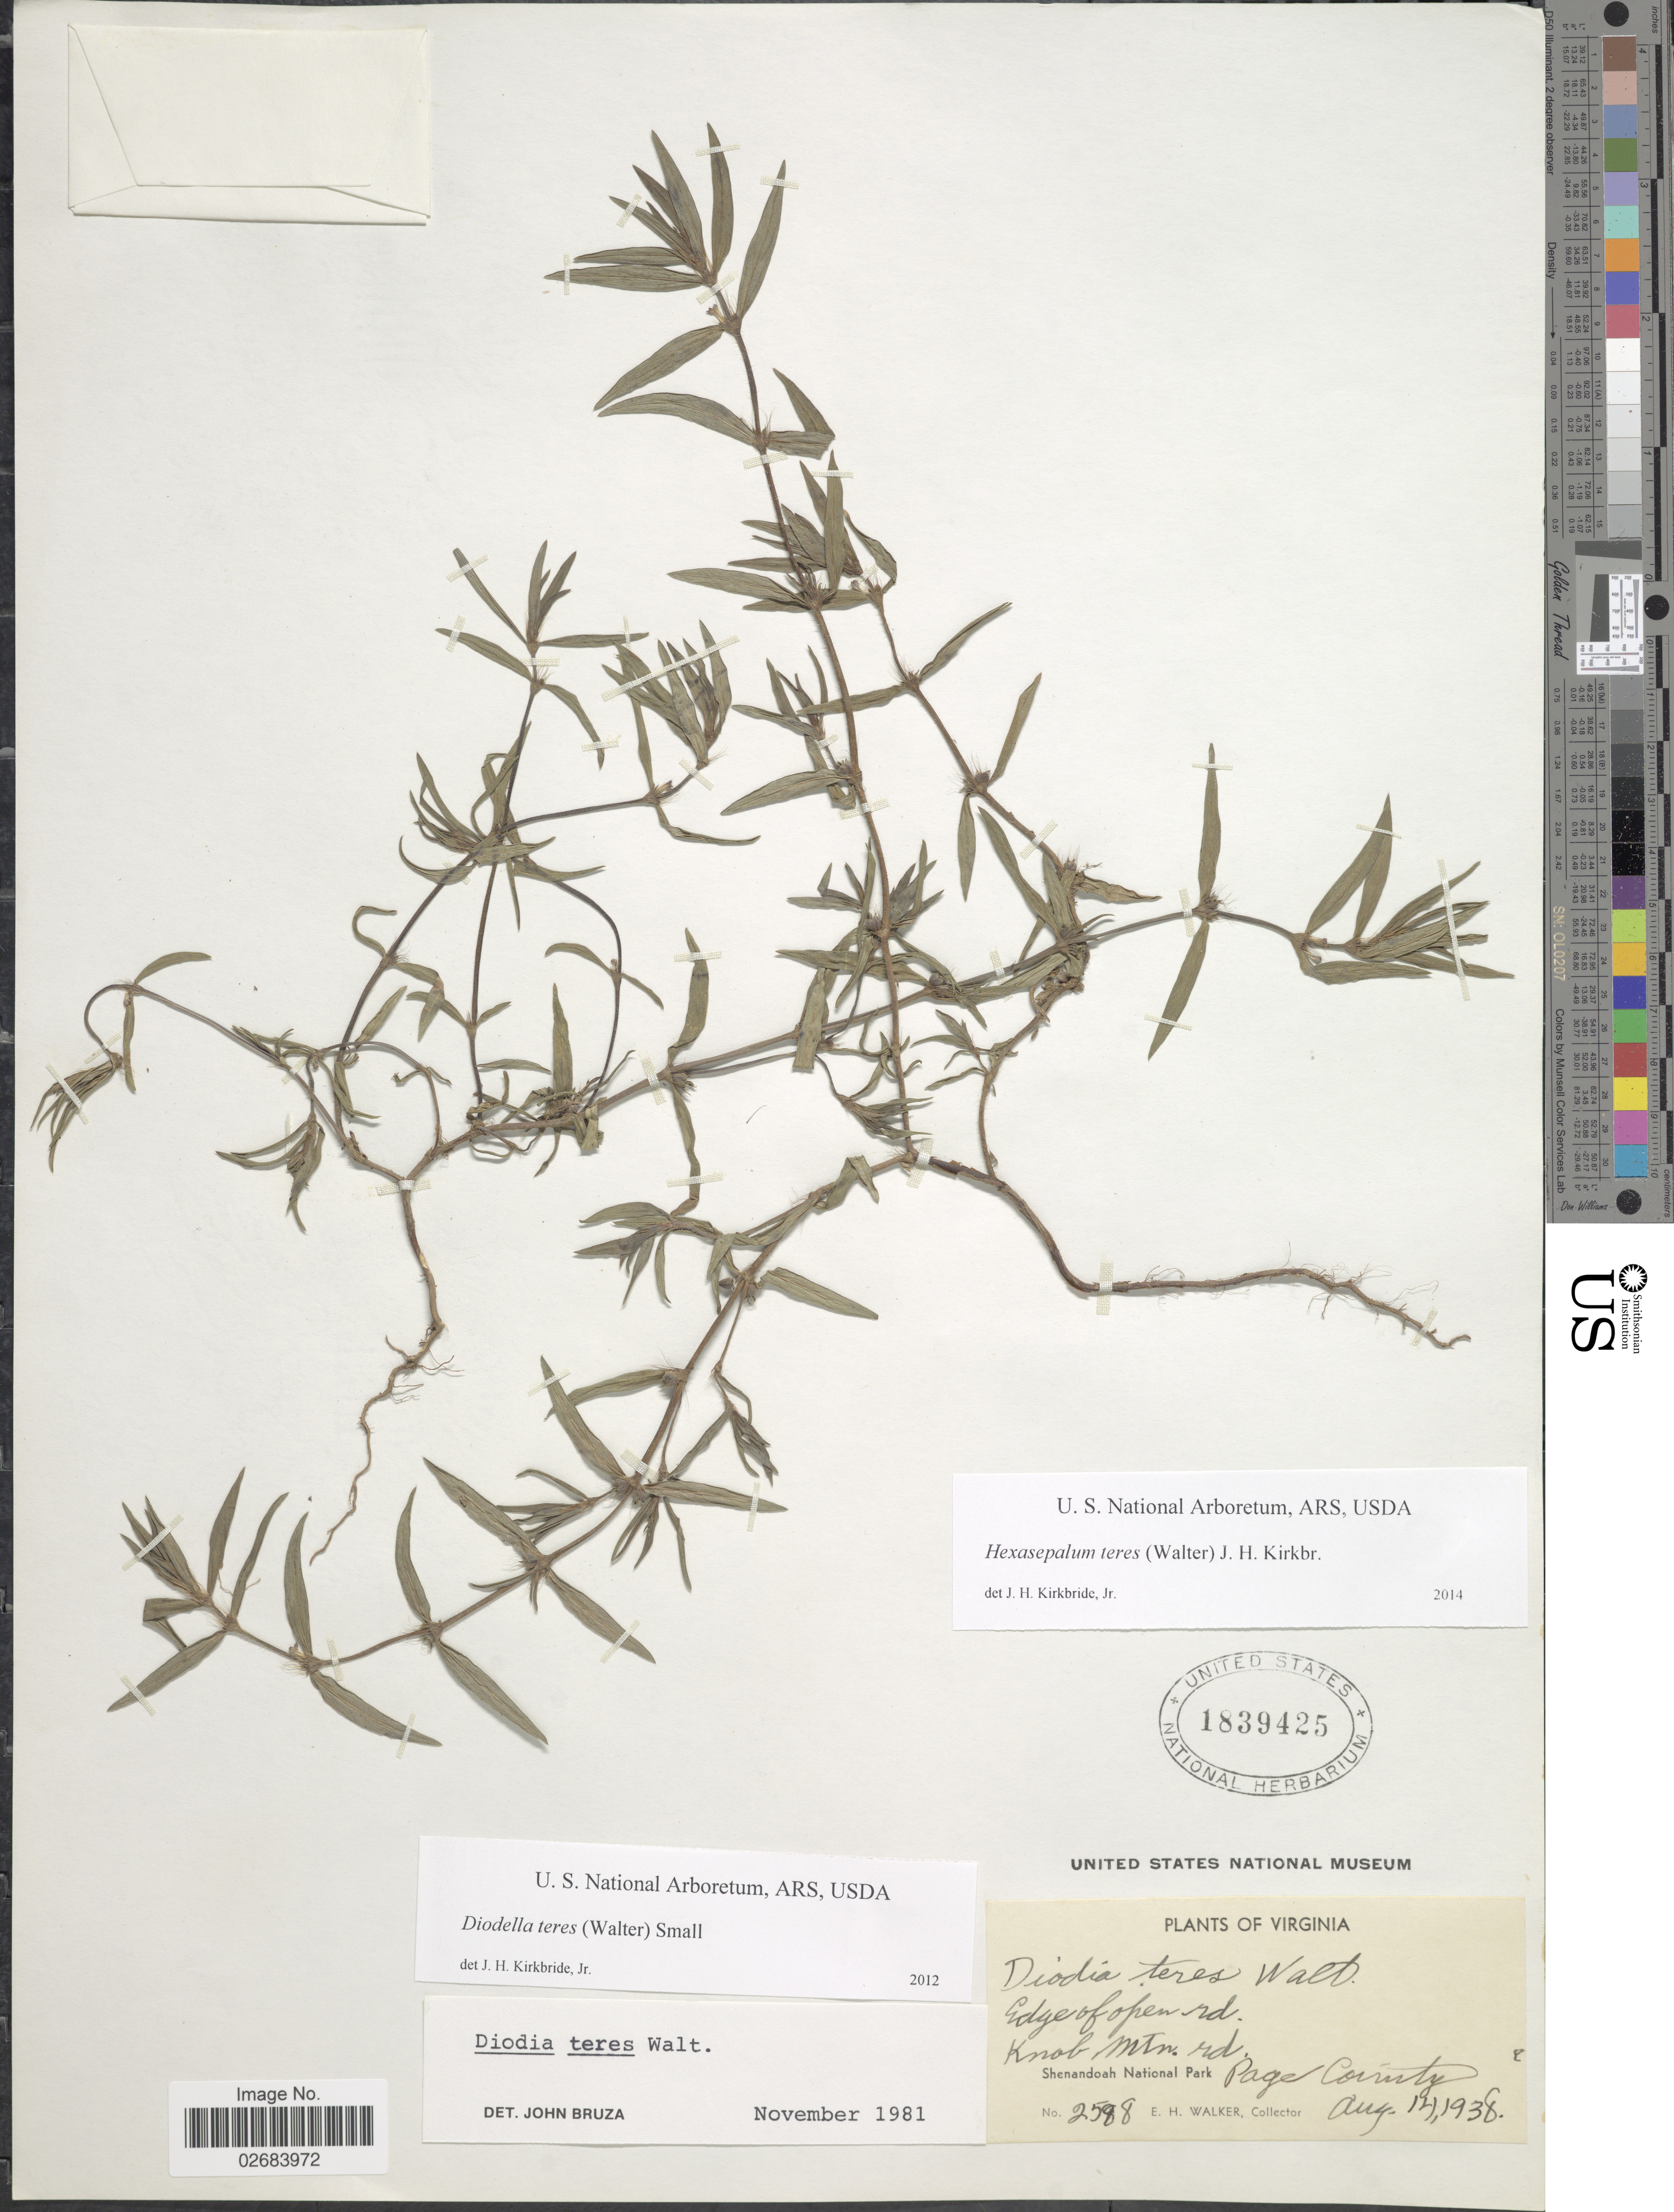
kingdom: Plantae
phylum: Tracheophyta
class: Magnoliopsida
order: Gentianales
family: Rubiaceae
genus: Diodia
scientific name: Diodia teres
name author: Walter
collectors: E. H. Walker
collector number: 2588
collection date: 1938-08-14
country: United States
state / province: Virginia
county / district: Page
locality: Edge of open rd., Knob Mtn rd. Shenandoah National Park, Page County.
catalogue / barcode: US 1839425